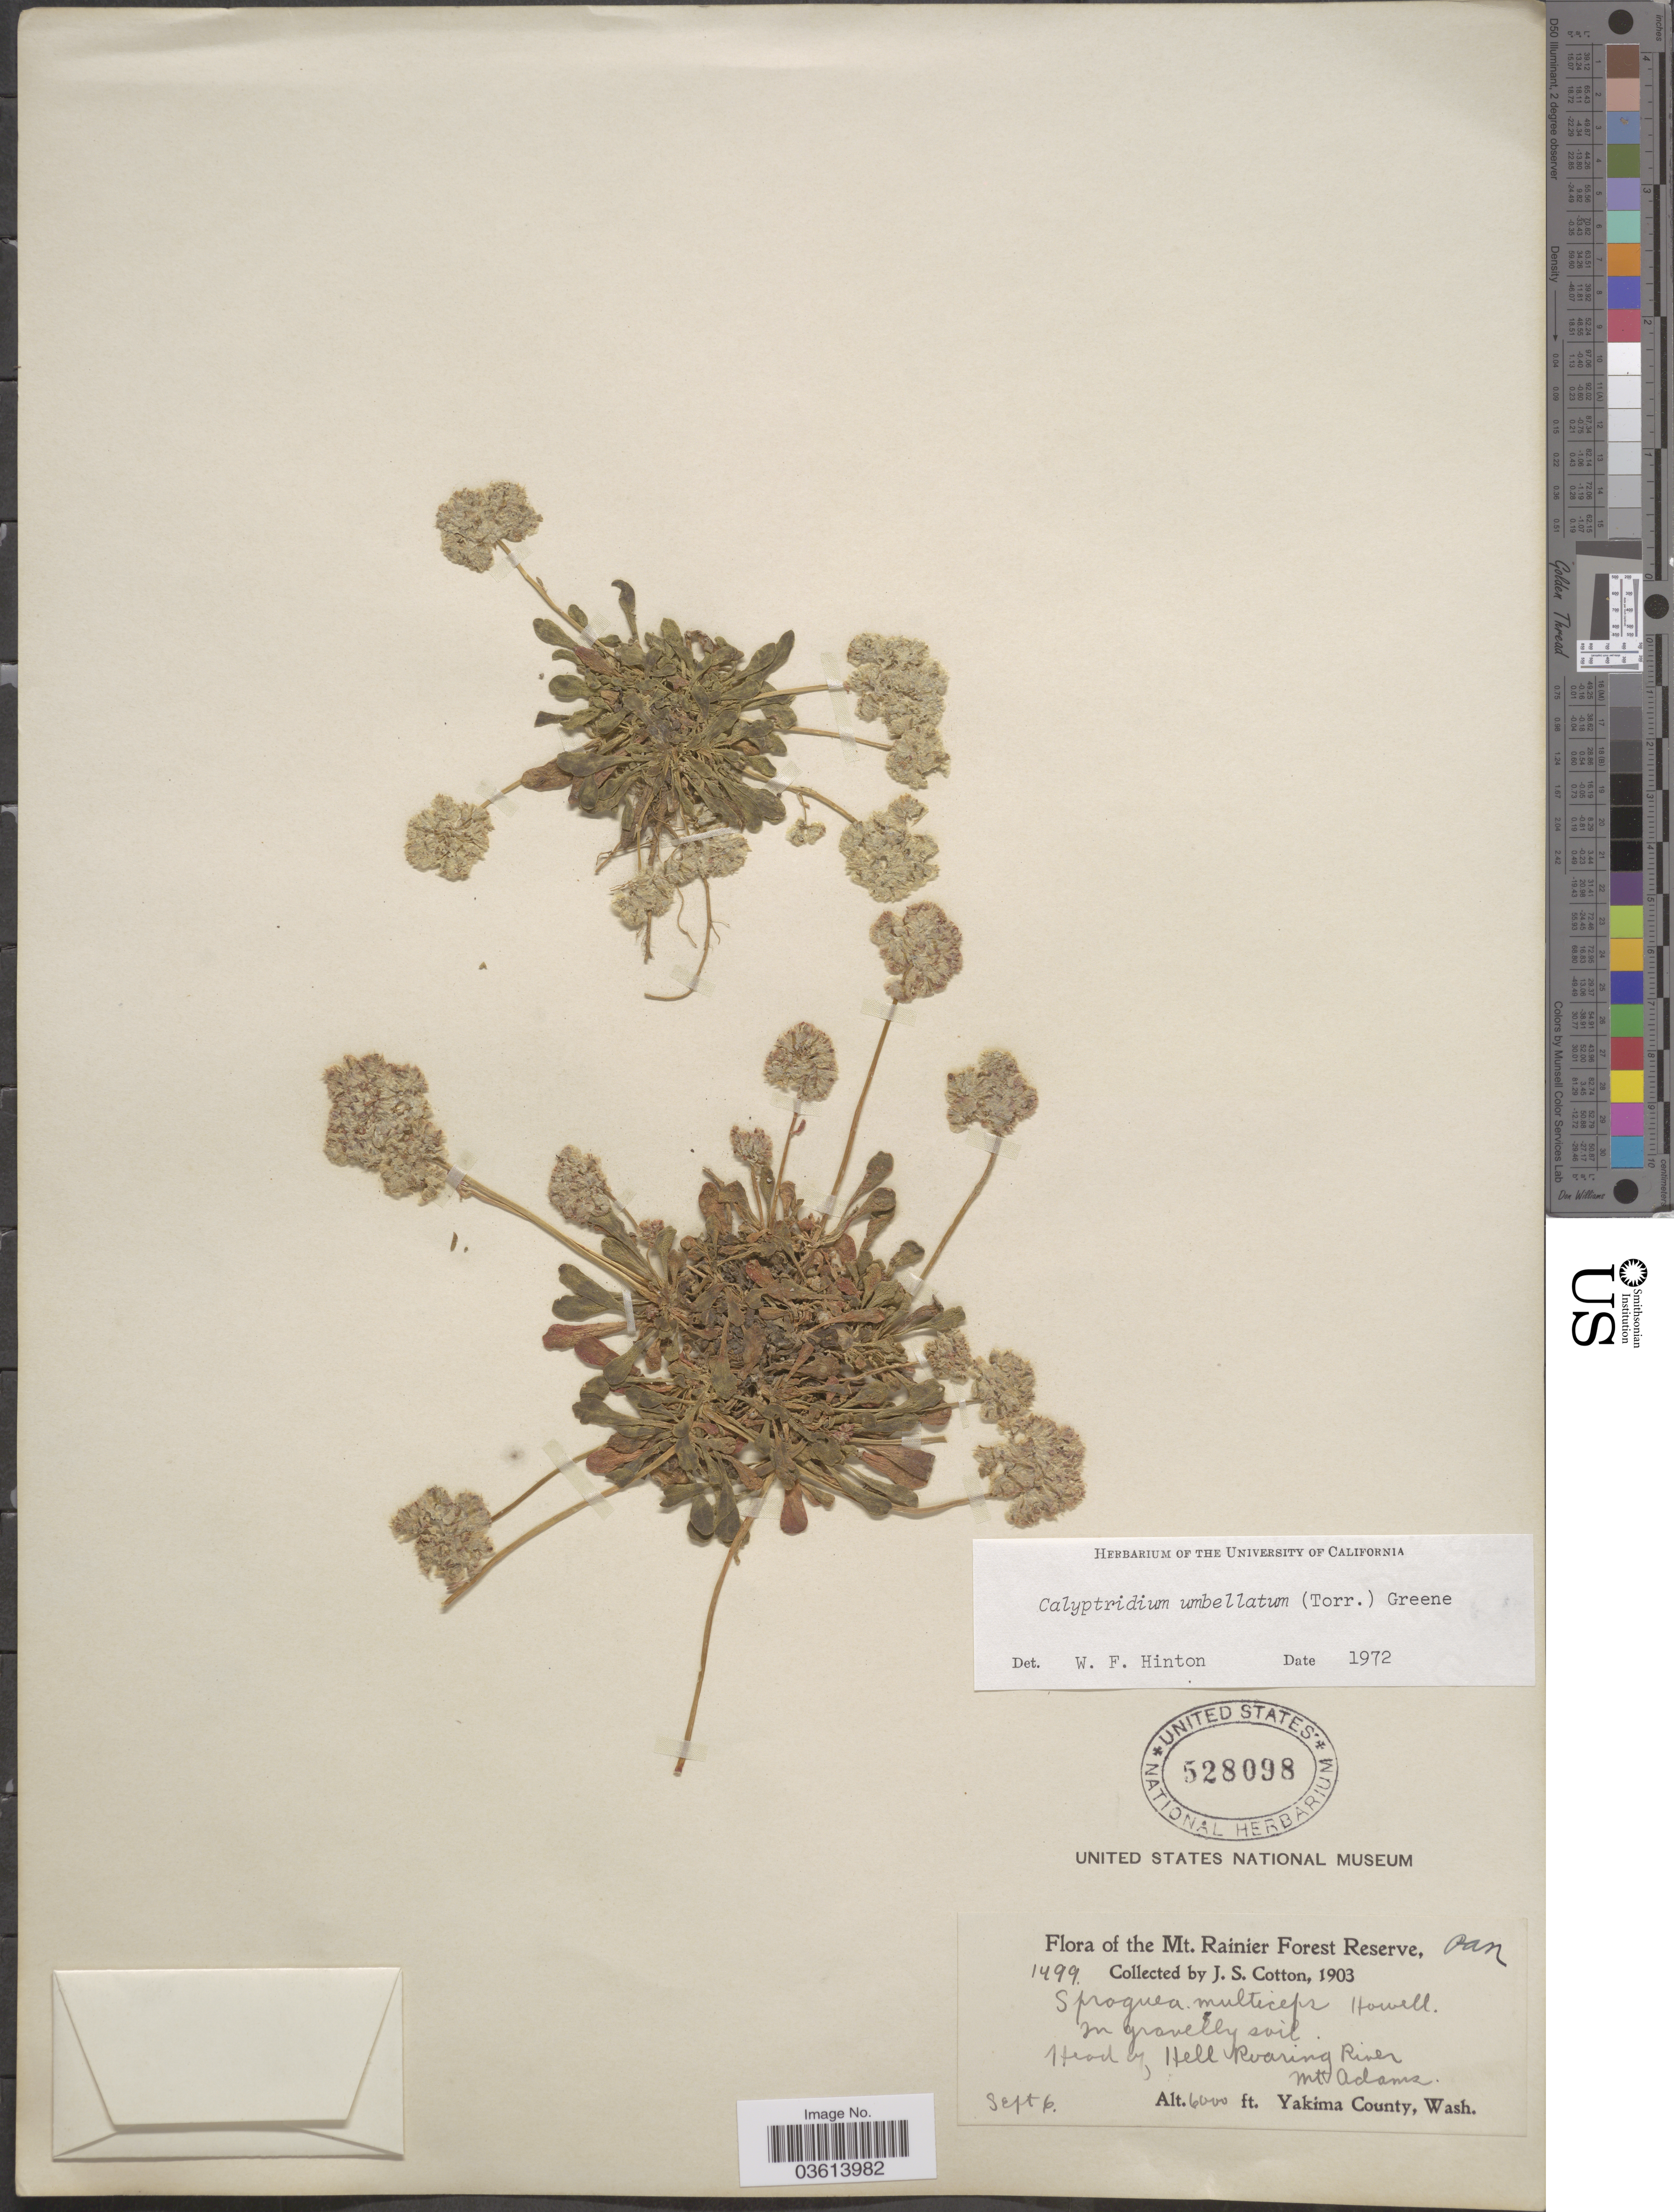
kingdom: Plantae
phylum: Tracheophyta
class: Magnoliopsida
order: Caryophyllales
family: Montiaceae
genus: Calyptridium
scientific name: Calyptridium umbellatum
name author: (Torr.) Greene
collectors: J. S. Cotton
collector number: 1499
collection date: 1903-09-06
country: United States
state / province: Washington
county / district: Yakima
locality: Mt. Rainier Forest Reserve. Head of Hell Roaring River. Mt. Adams. Yakima County.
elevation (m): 1829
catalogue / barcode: US 528098